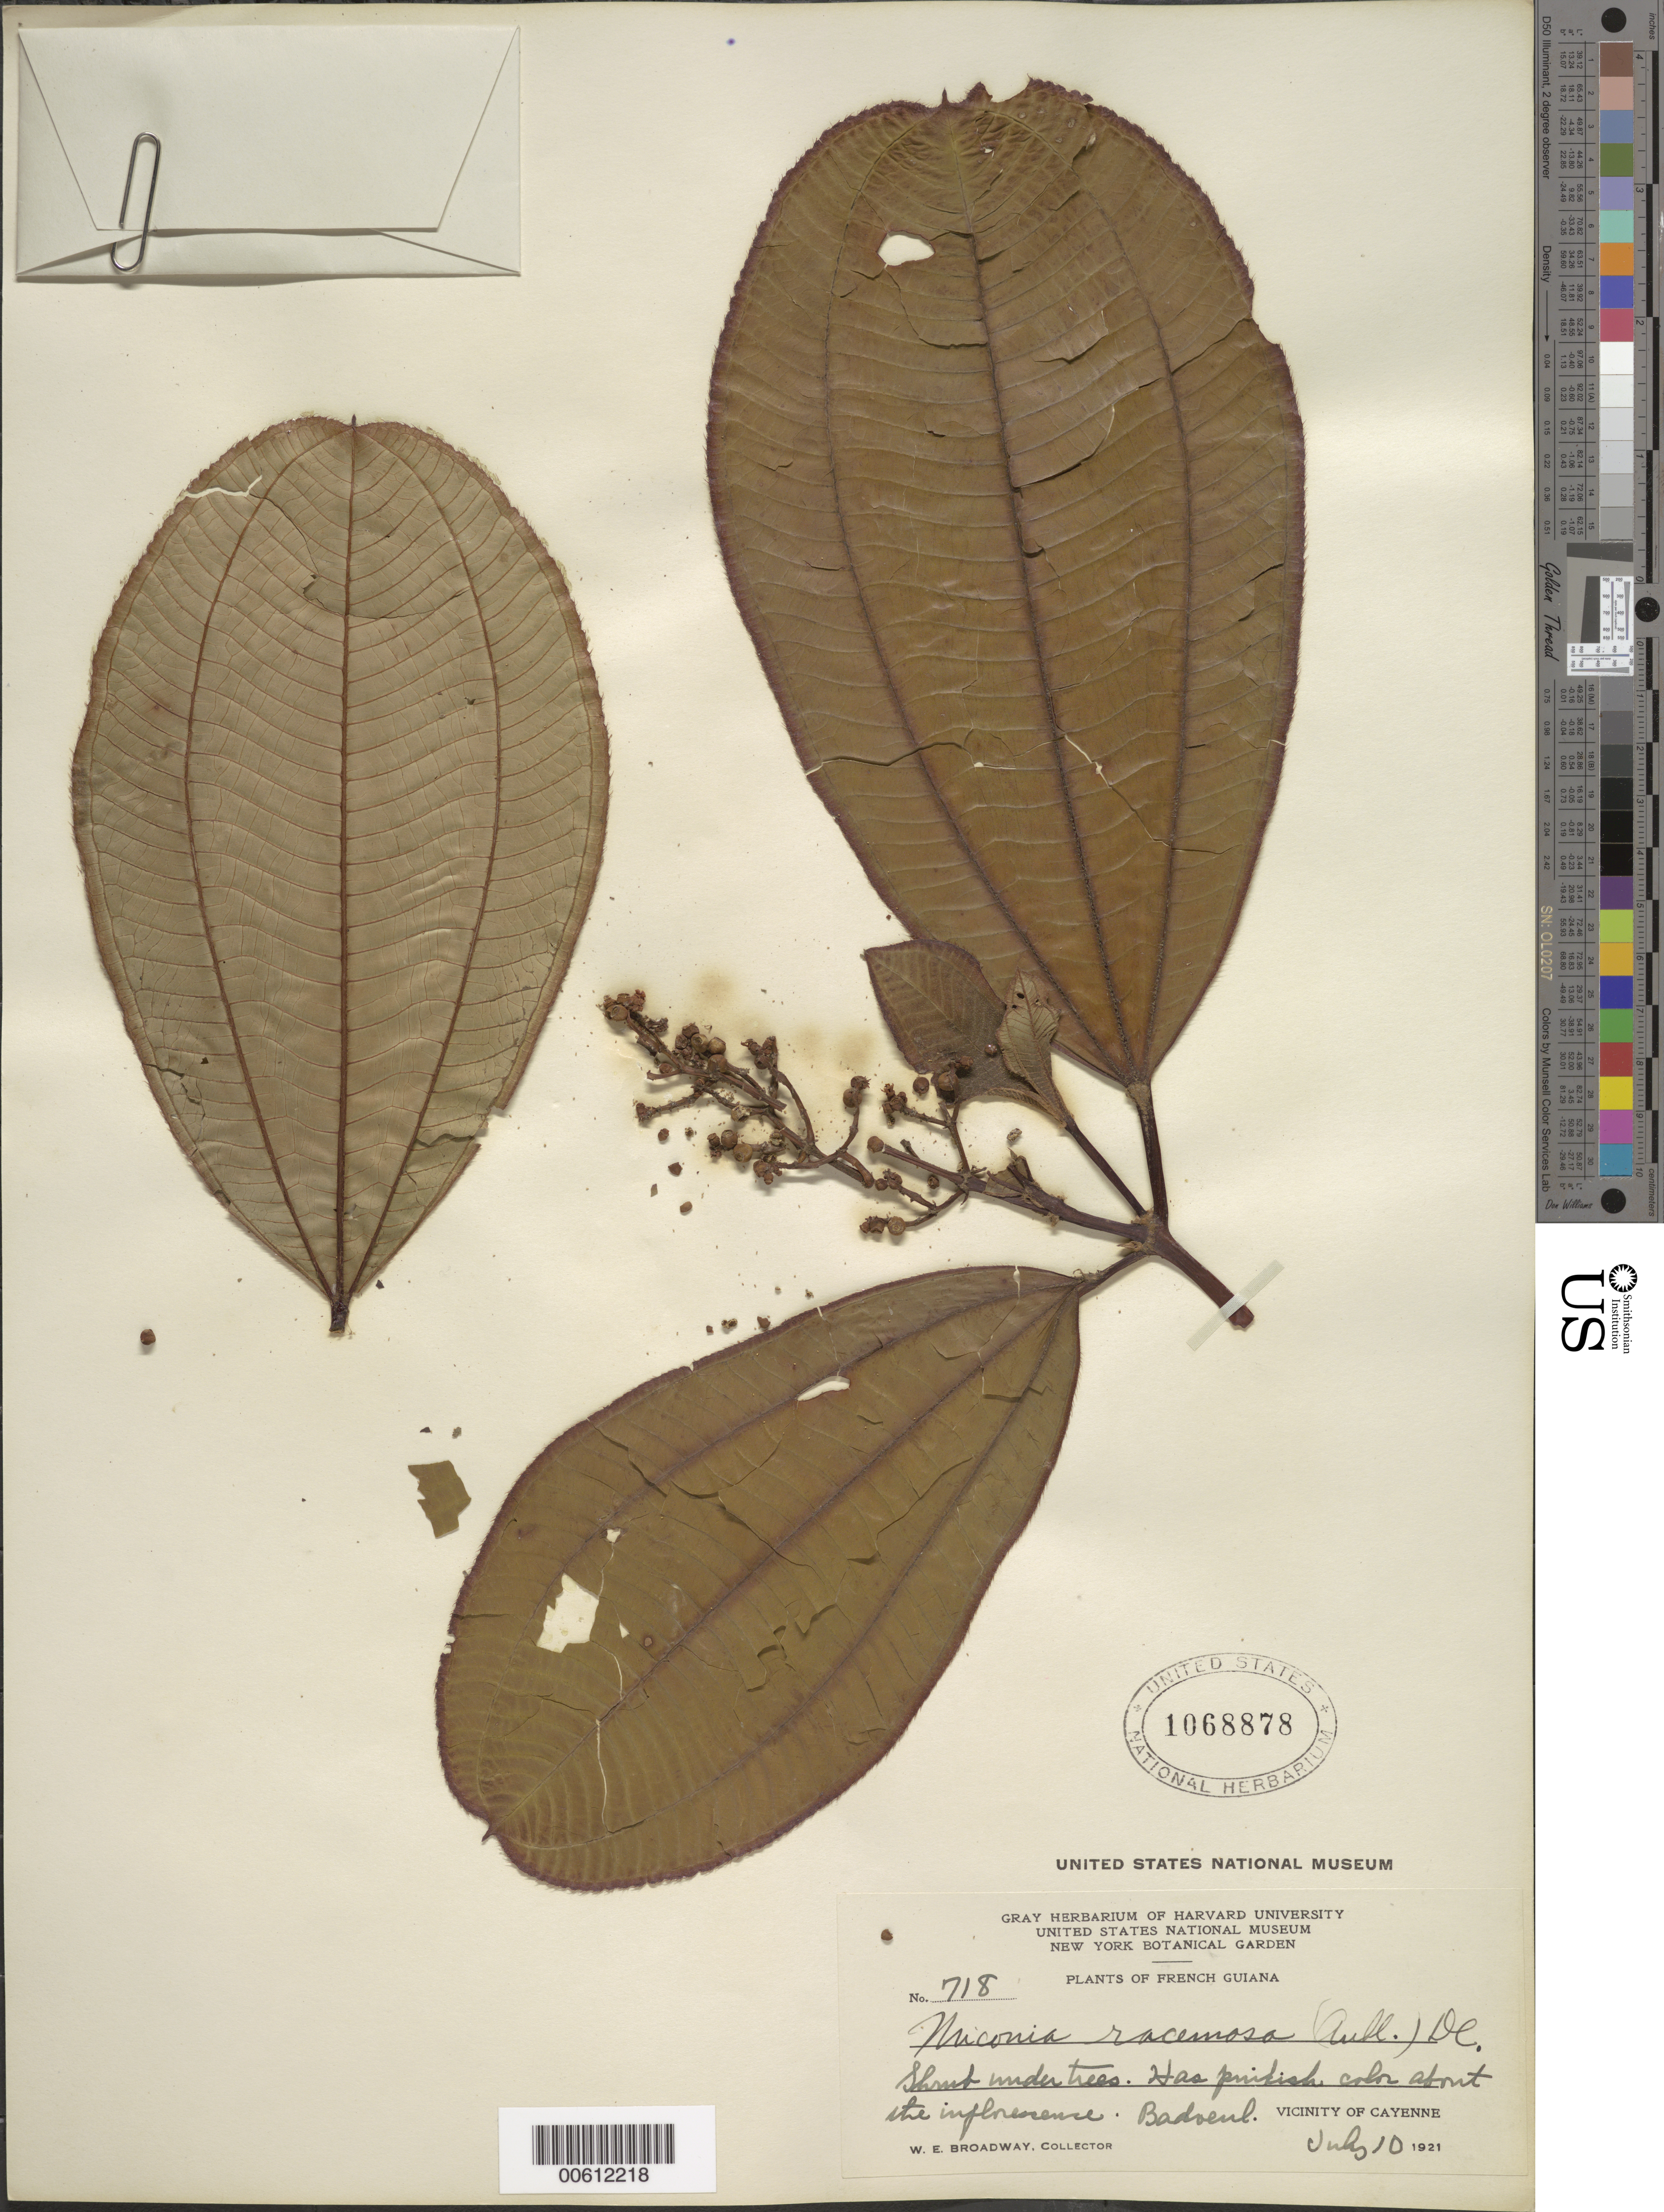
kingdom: Plantae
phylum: Tracheophyta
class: Magnoliopsida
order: Myrtales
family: Melastomataceae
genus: Miconia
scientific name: Miconia racemosa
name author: (Aubl.) DC.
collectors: W. E. Broadway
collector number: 718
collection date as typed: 10-Jul-21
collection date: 1921-07-10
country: French Guiana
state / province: Cayenne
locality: Cayenne, vic., Badoeul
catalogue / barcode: US 1068878